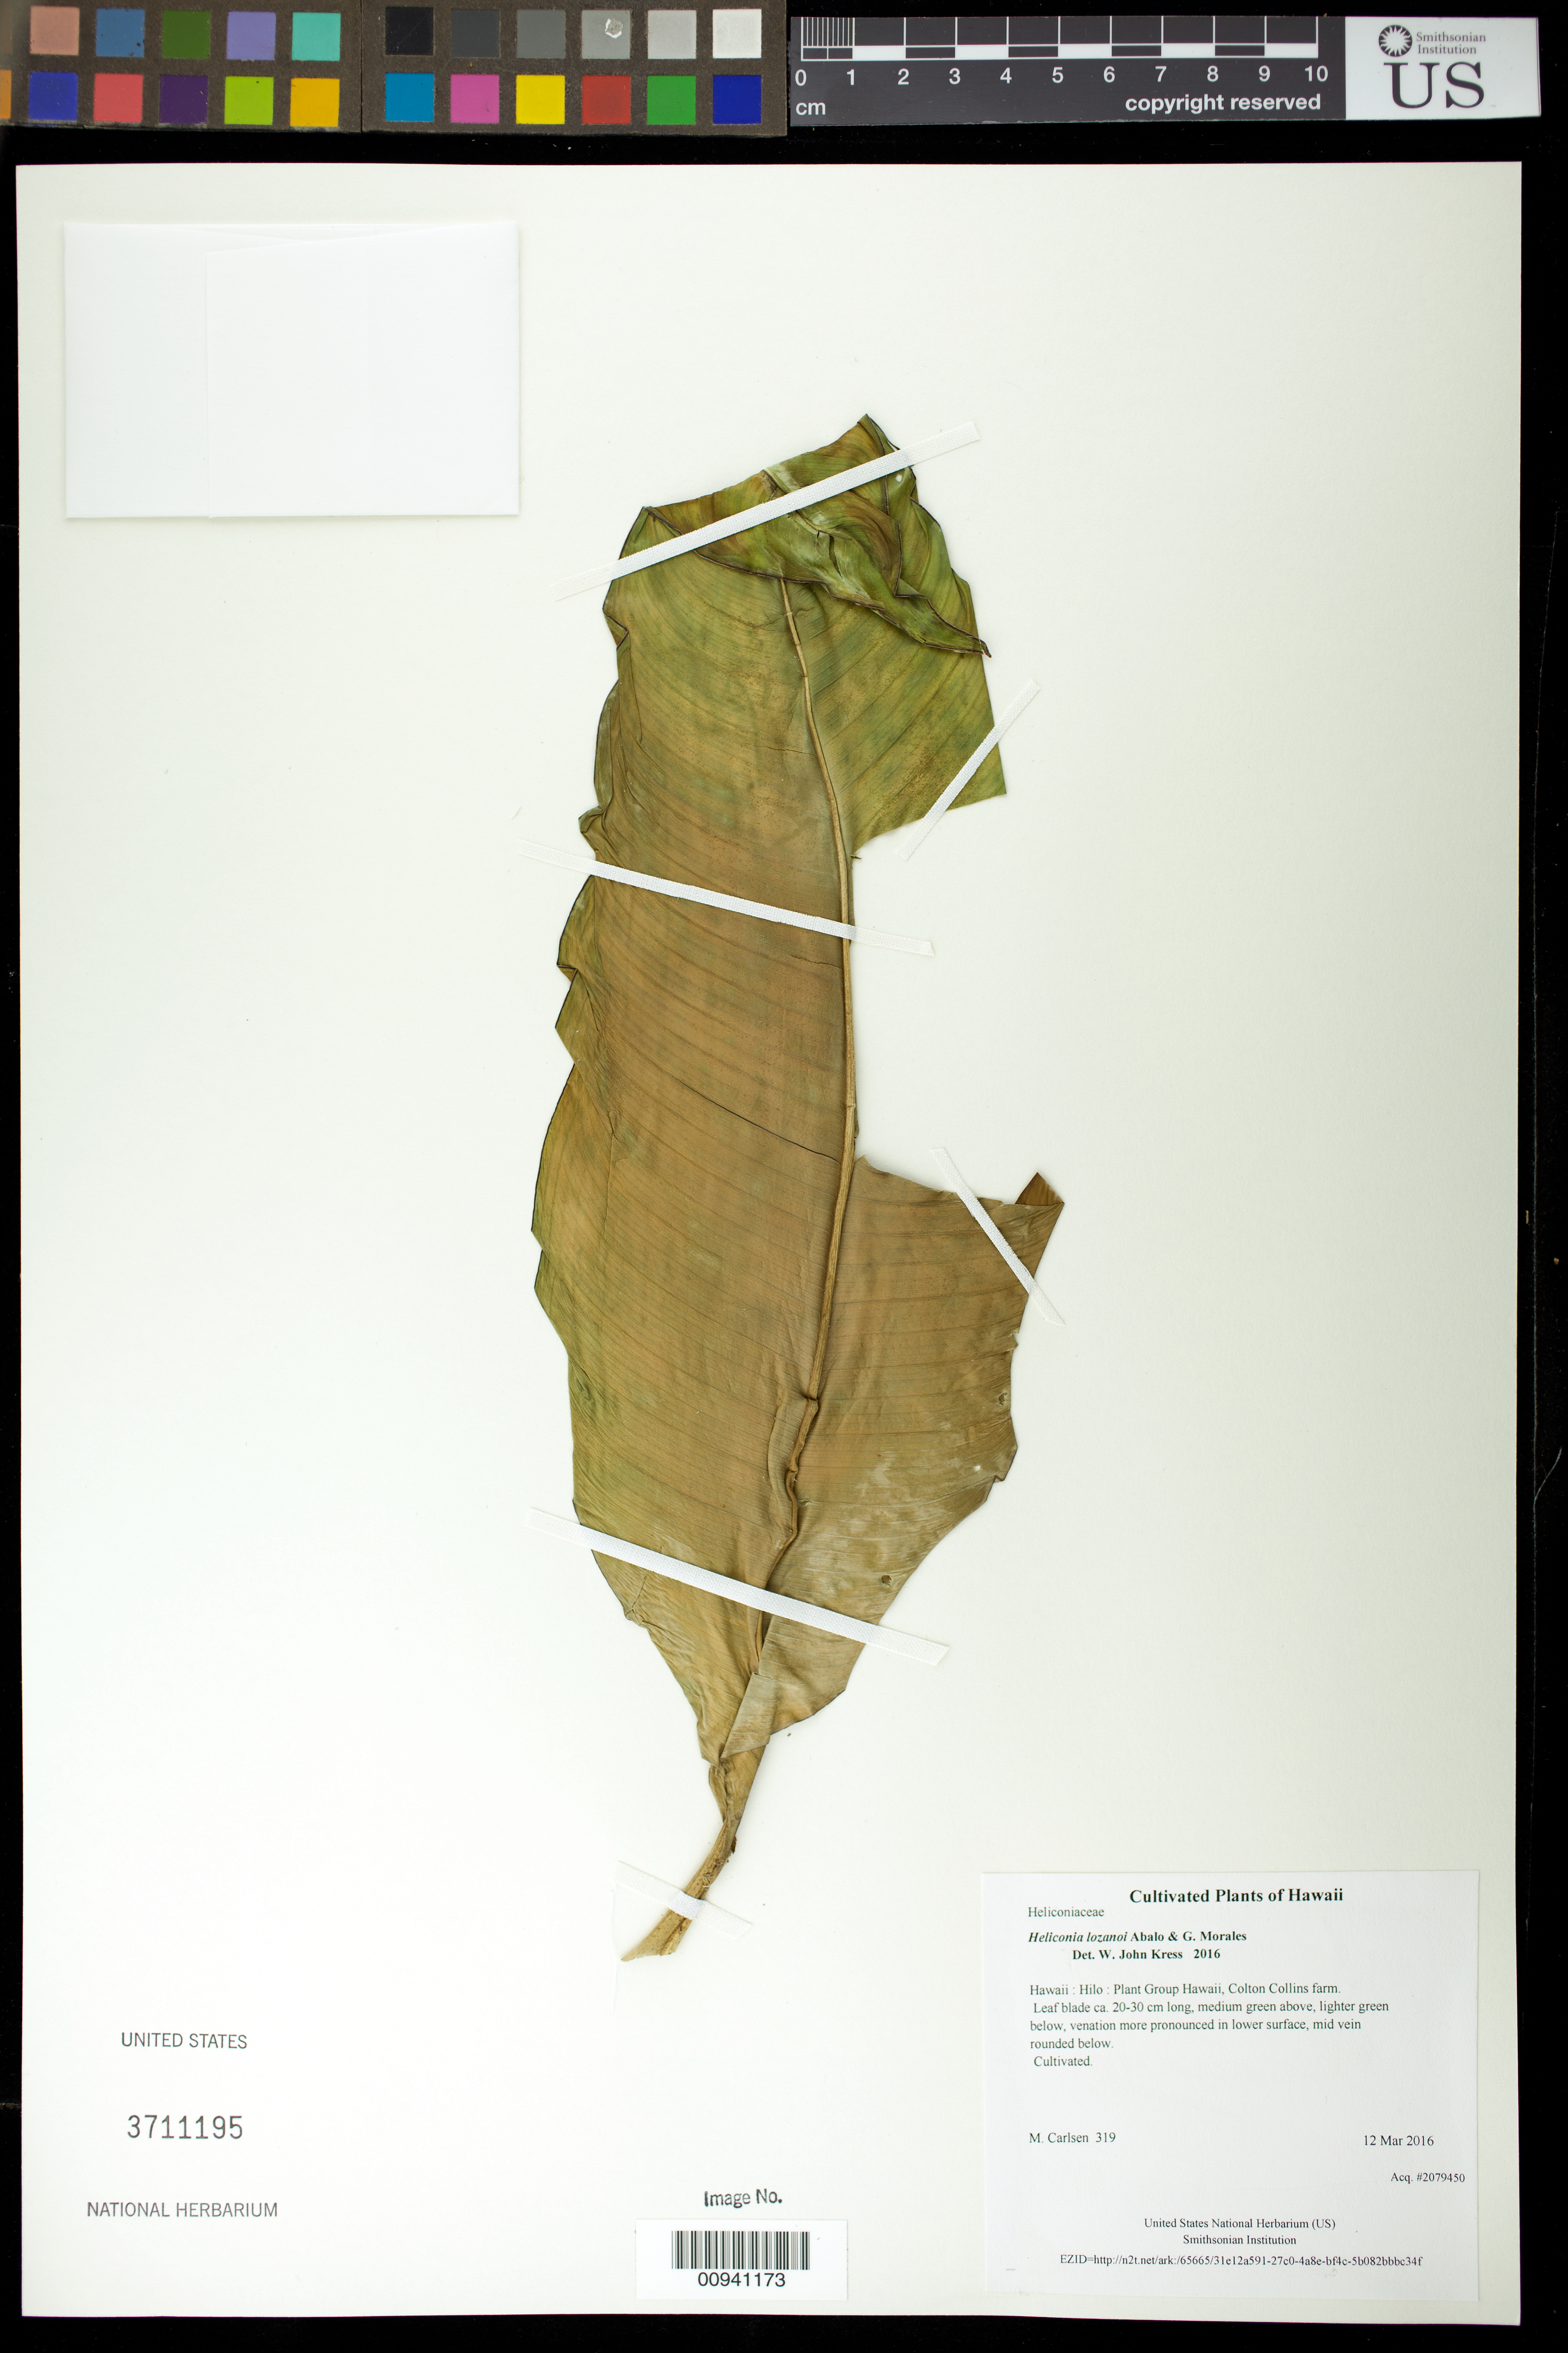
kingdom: Plantae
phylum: Tracheophyta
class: Liliopsida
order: Zingiberales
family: Heliconiaceae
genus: Heliconia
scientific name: Heliconia lozanoi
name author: Abalo & G. Morales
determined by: Kress, W. J., (US), Smithsonian Institution - National Museum of Natural History (UNITED STATES)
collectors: M. M. Carlsen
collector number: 319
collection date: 2016-03-12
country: United States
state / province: Hawaii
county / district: Hawaii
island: Hawaii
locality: Plant Group Hawaii, Colton Collins farm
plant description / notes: Dried tissue stored in Biorepository at AG5NO49.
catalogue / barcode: US 3711195